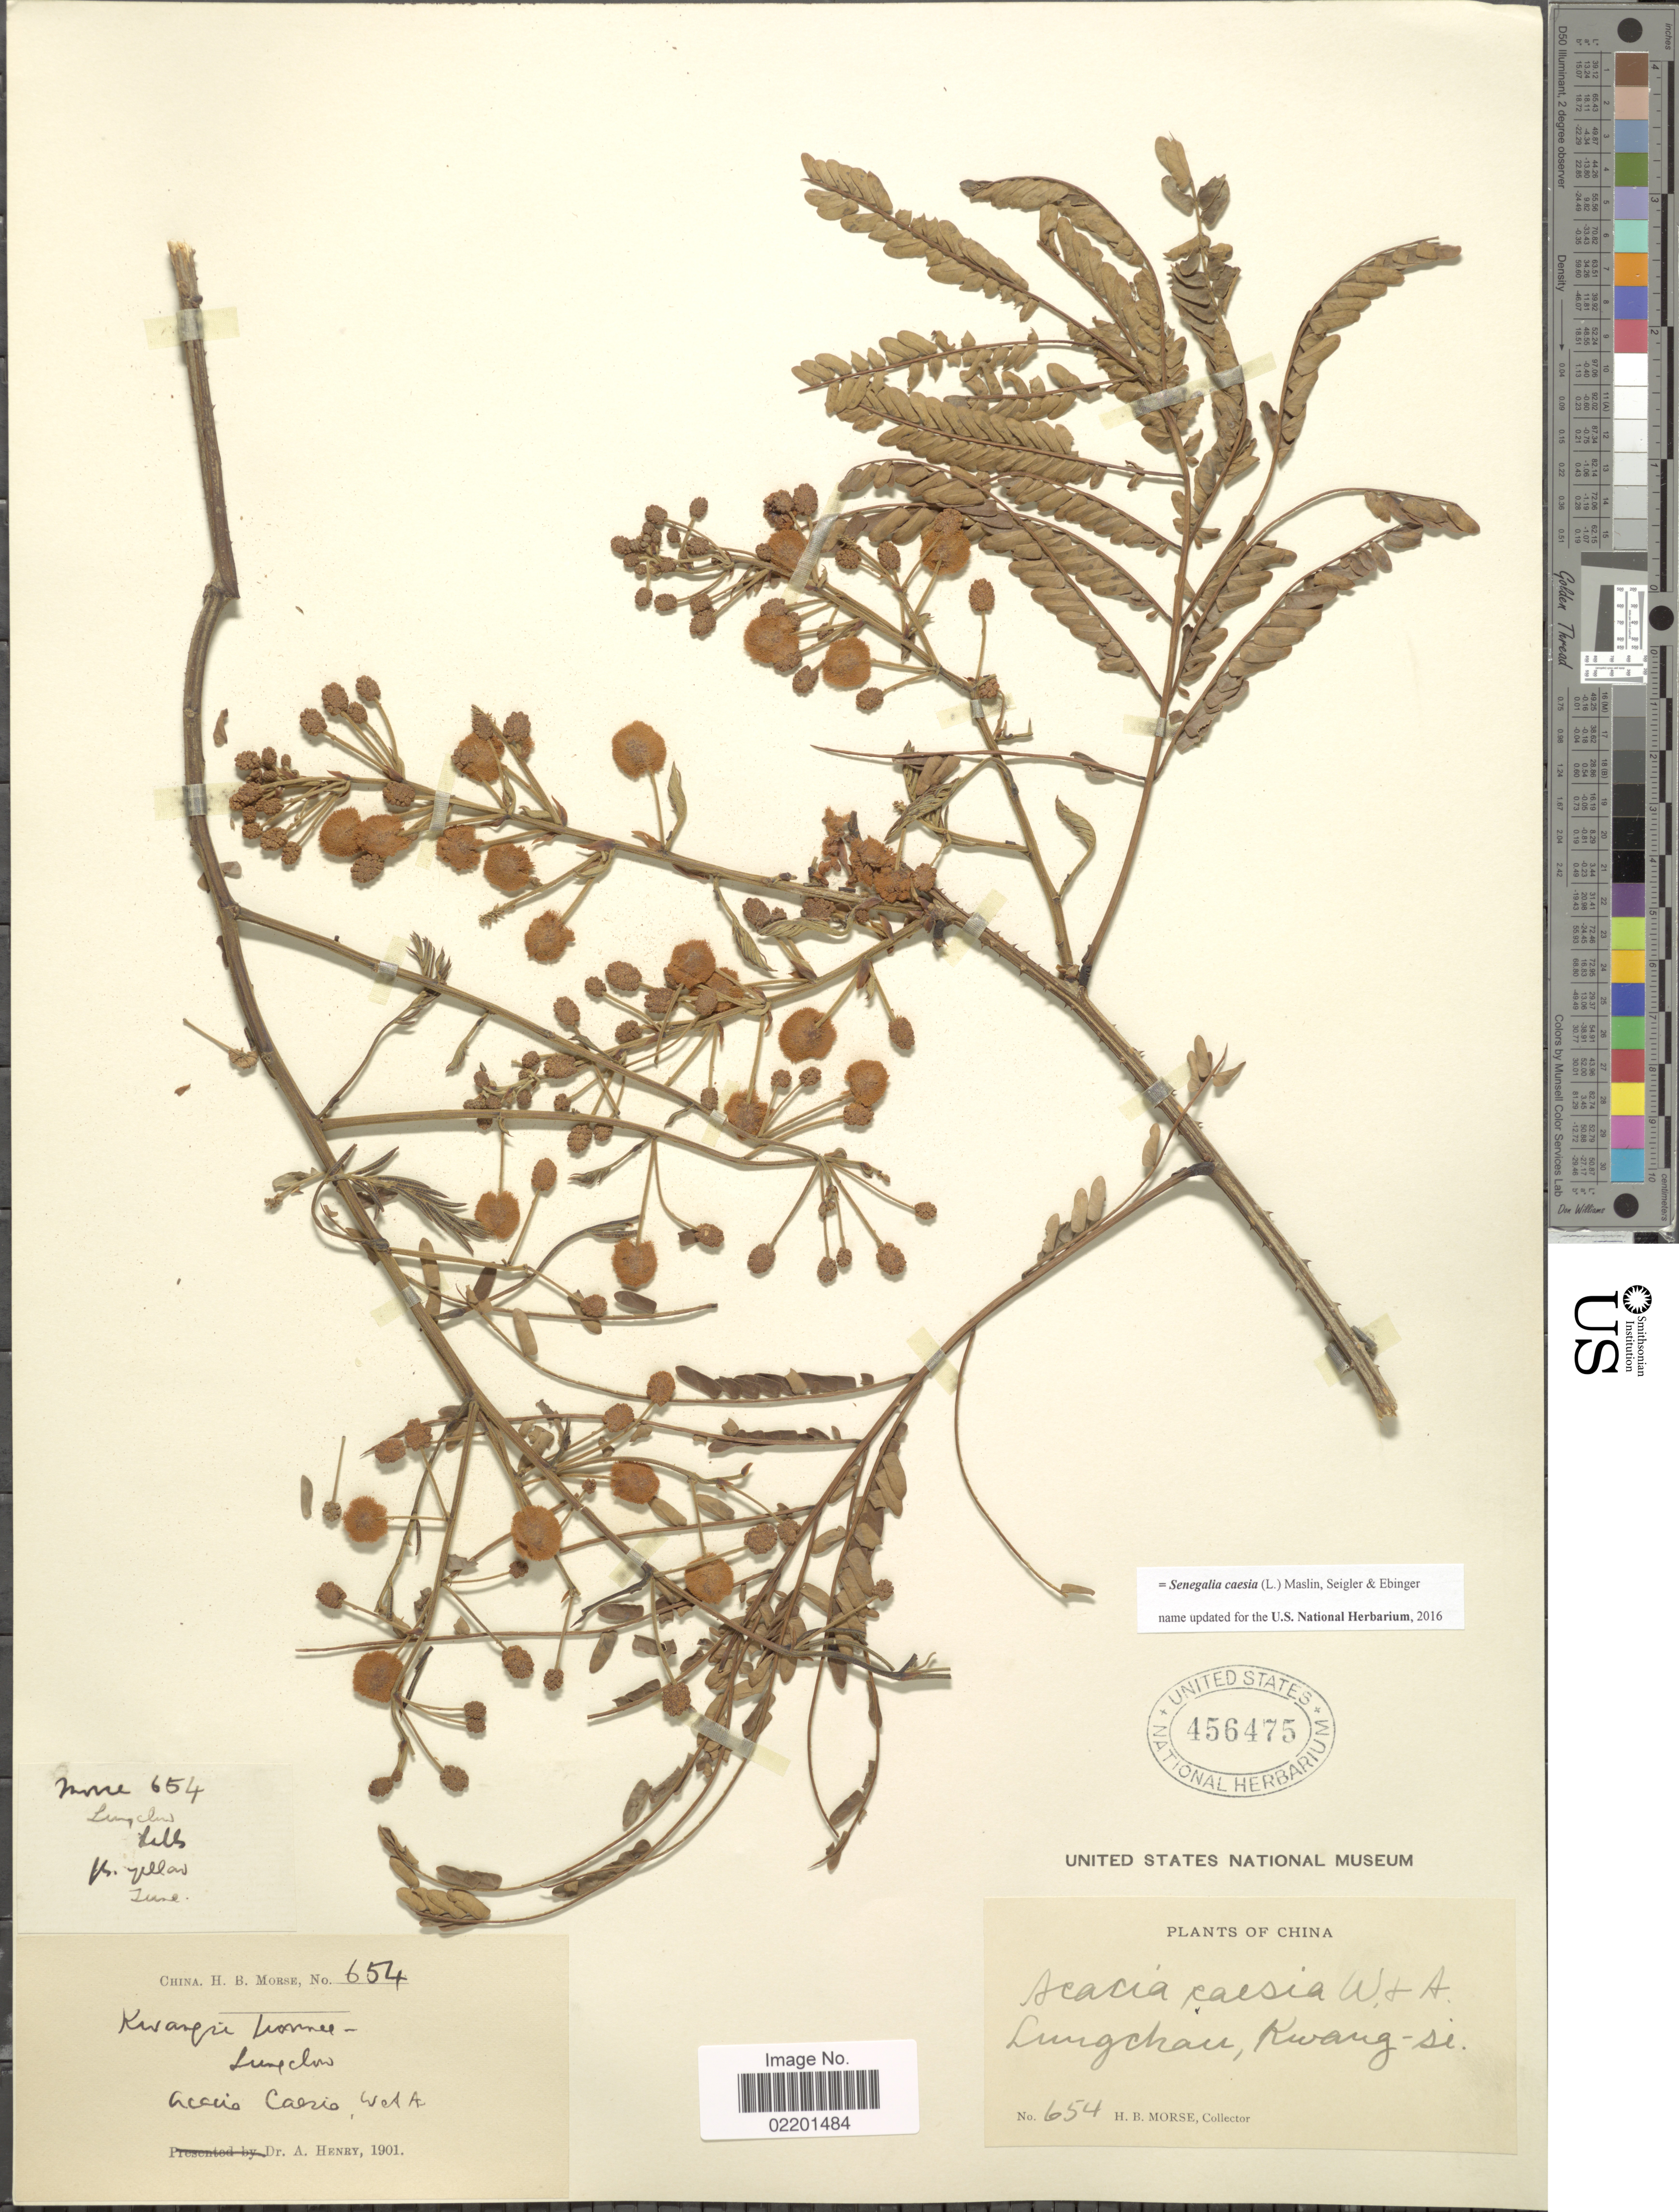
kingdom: Plantae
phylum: Tracheophyta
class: Magnoliopsida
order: Fabales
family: Fabaceae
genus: Senegalia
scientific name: Senegalia caesia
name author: (L.) Maslin et al.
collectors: H. Morse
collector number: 654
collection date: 1901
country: China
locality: China. Lungchau, Kwang-se.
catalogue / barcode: US 456475